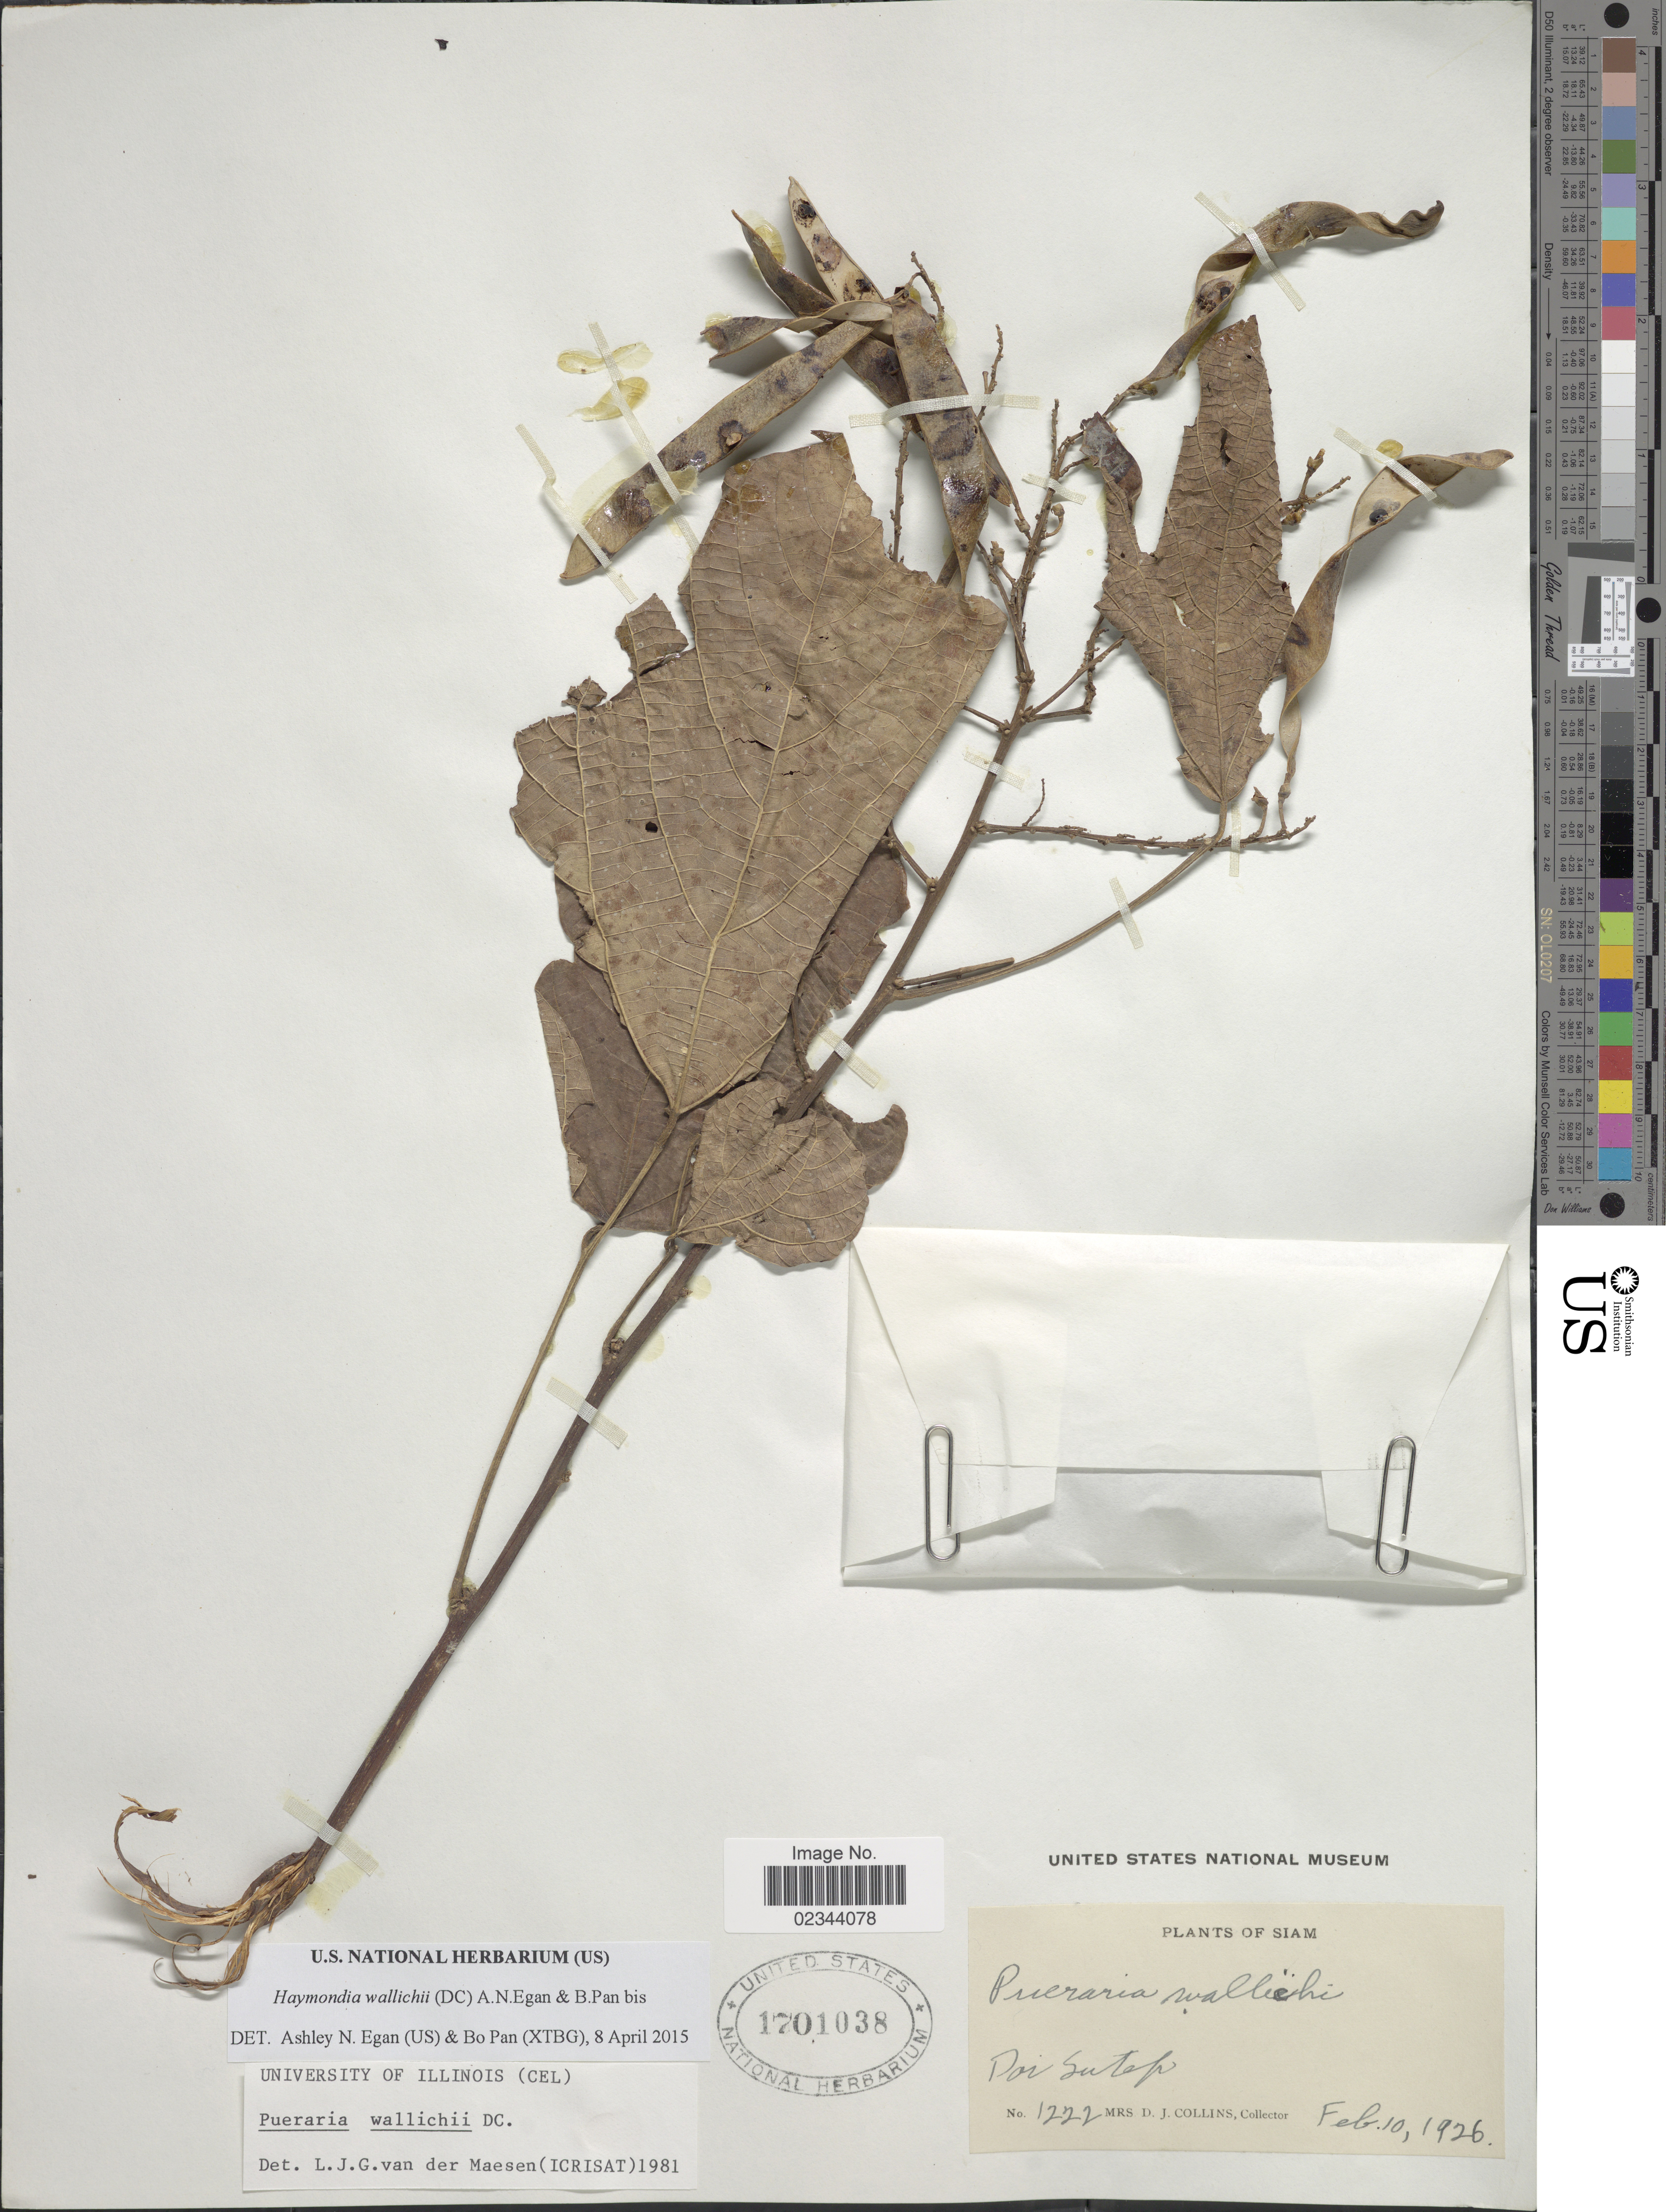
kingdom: Plantae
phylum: Tracheophyta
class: Magnoliopsida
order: Fabales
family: Fabaceae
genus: Haymondia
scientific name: Haymondia wallichii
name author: (DC.) A.N. Egan & B. Pan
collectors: Mrs. D. J. Collins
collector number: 1222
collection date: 1926-02-10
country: Thailand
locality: Siam, Doi Sutep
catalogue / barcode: US 1701038